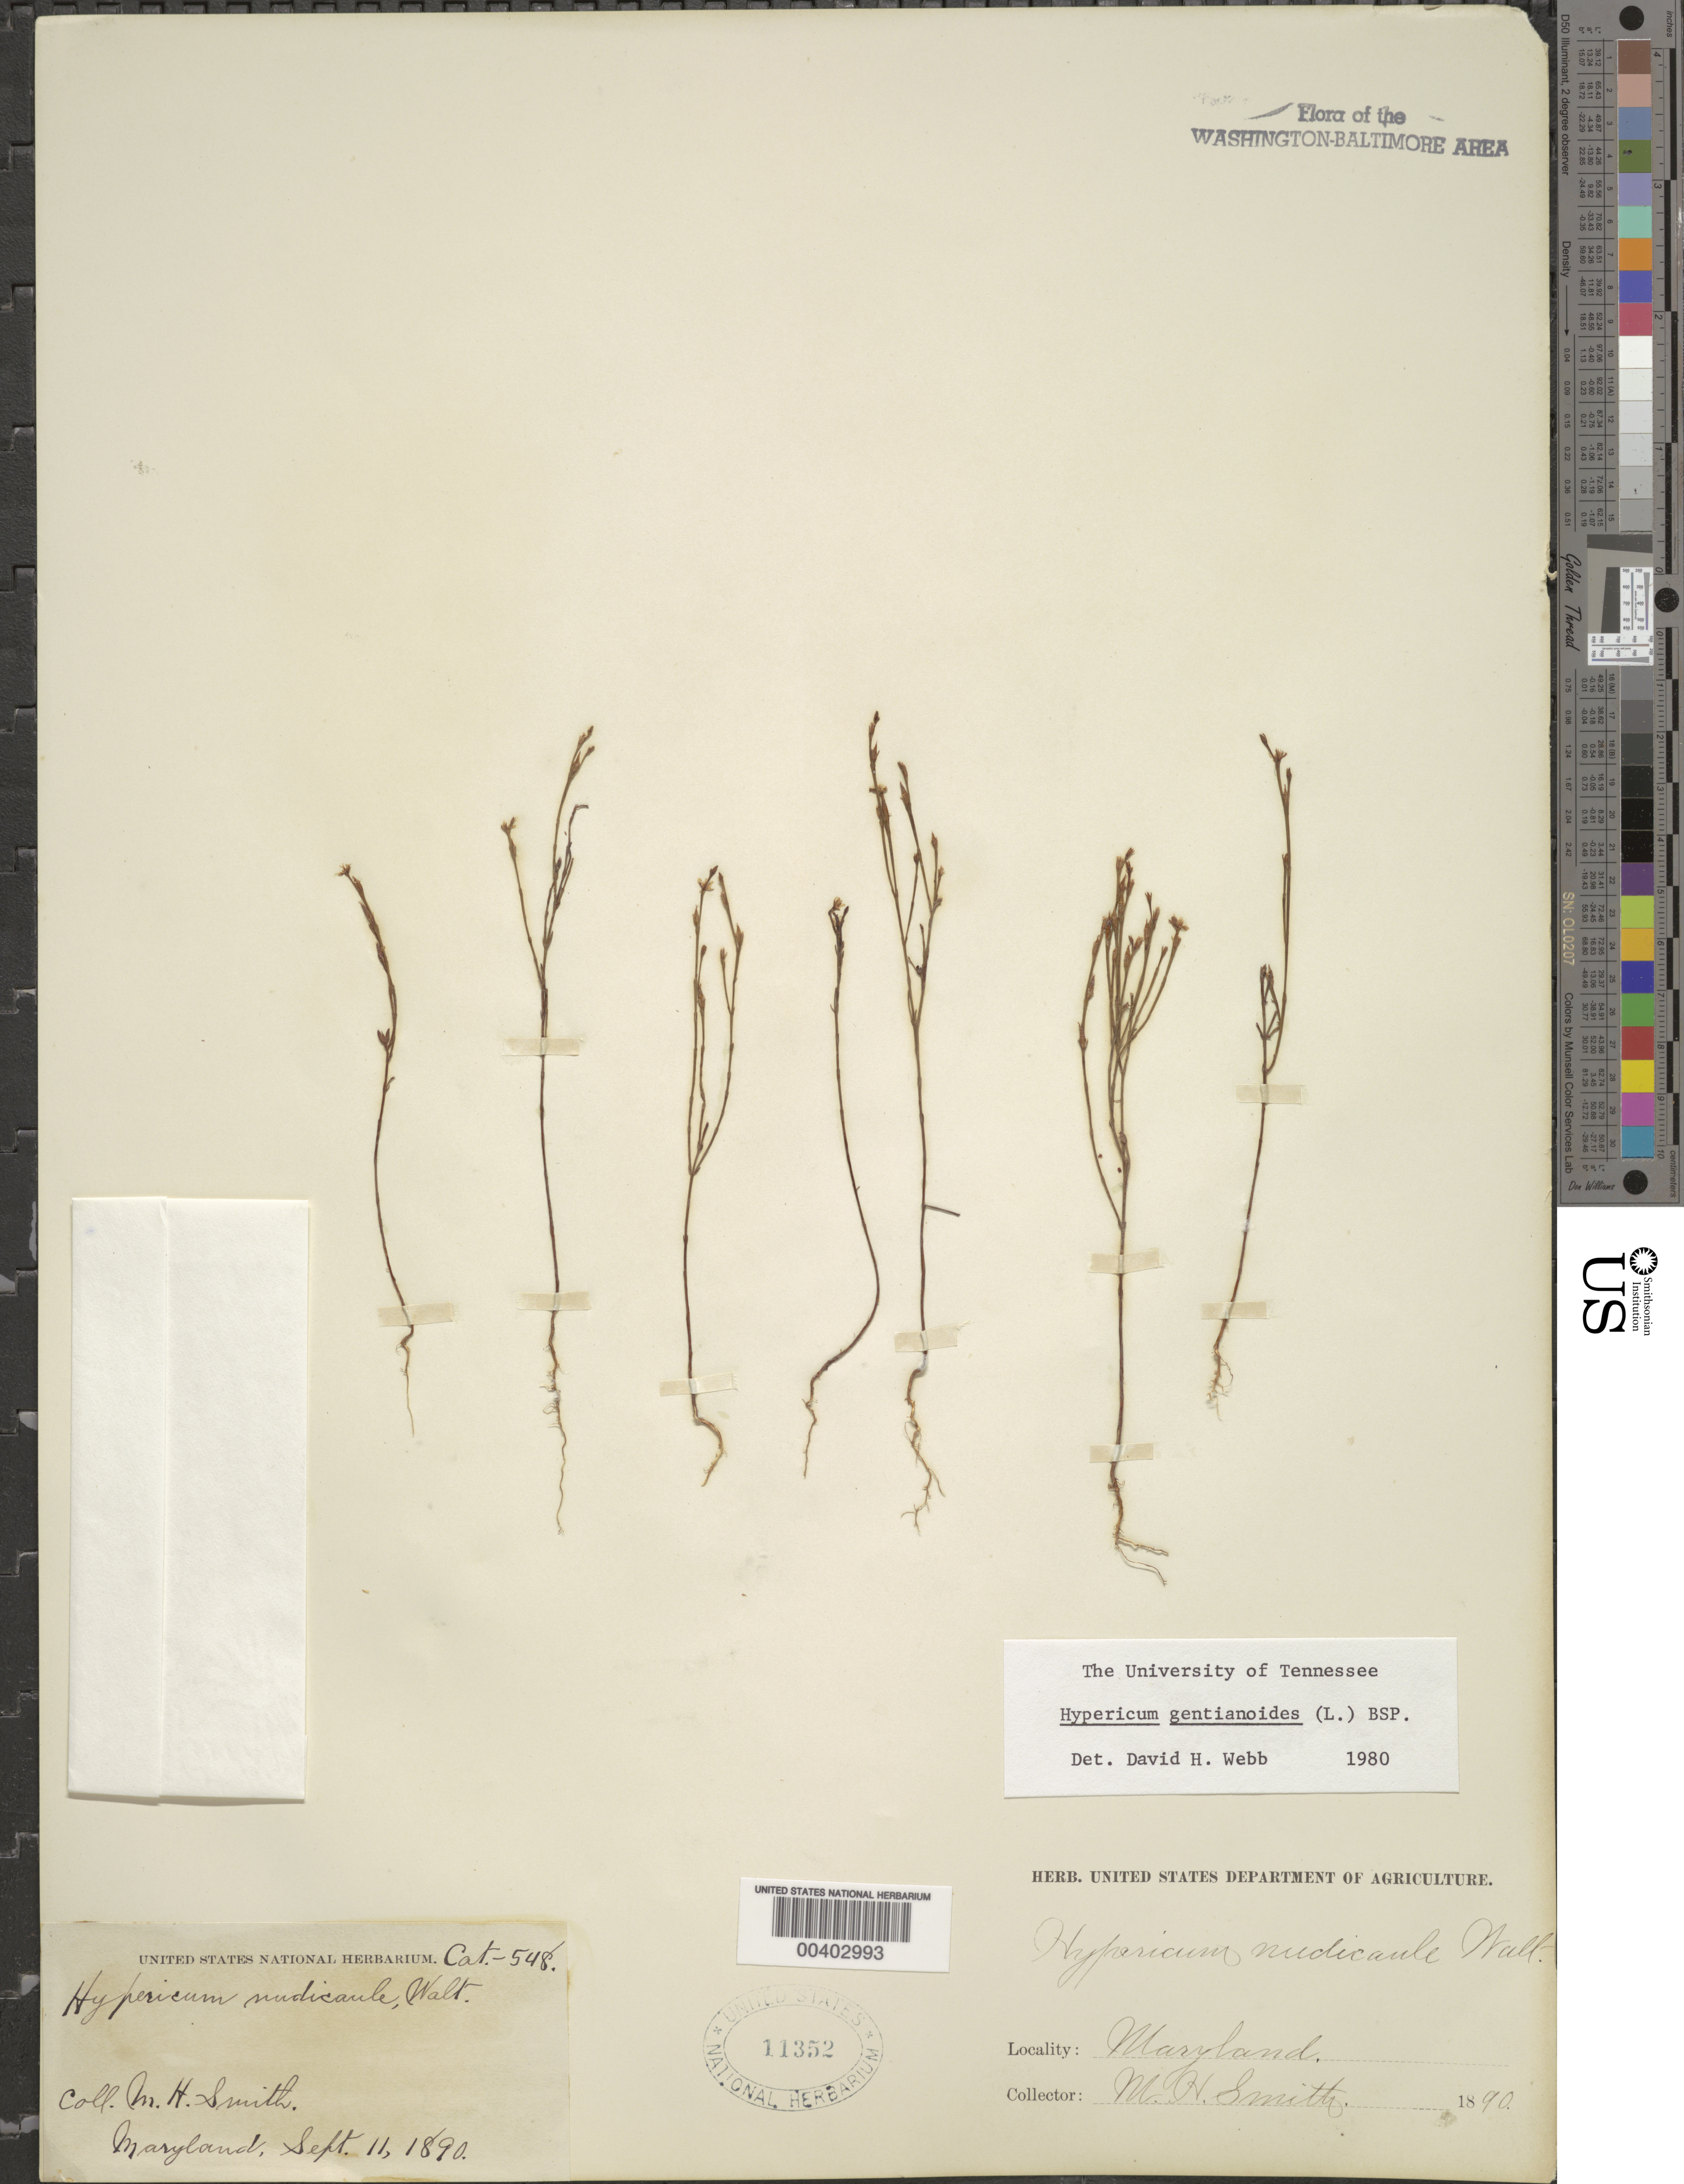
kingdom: Plantae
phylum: Tracheophyta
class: Magnoliopsida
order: Malpighiales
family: Hypericaceae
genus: Hypericum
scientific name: Hypericum gentianoides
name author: (L.) Britton, Stearns & Poggenb.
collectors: M. H. Smith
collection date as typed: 11 Sep 1890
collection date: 1890-09-11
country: United States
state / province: Maryland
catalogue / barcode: US 11352